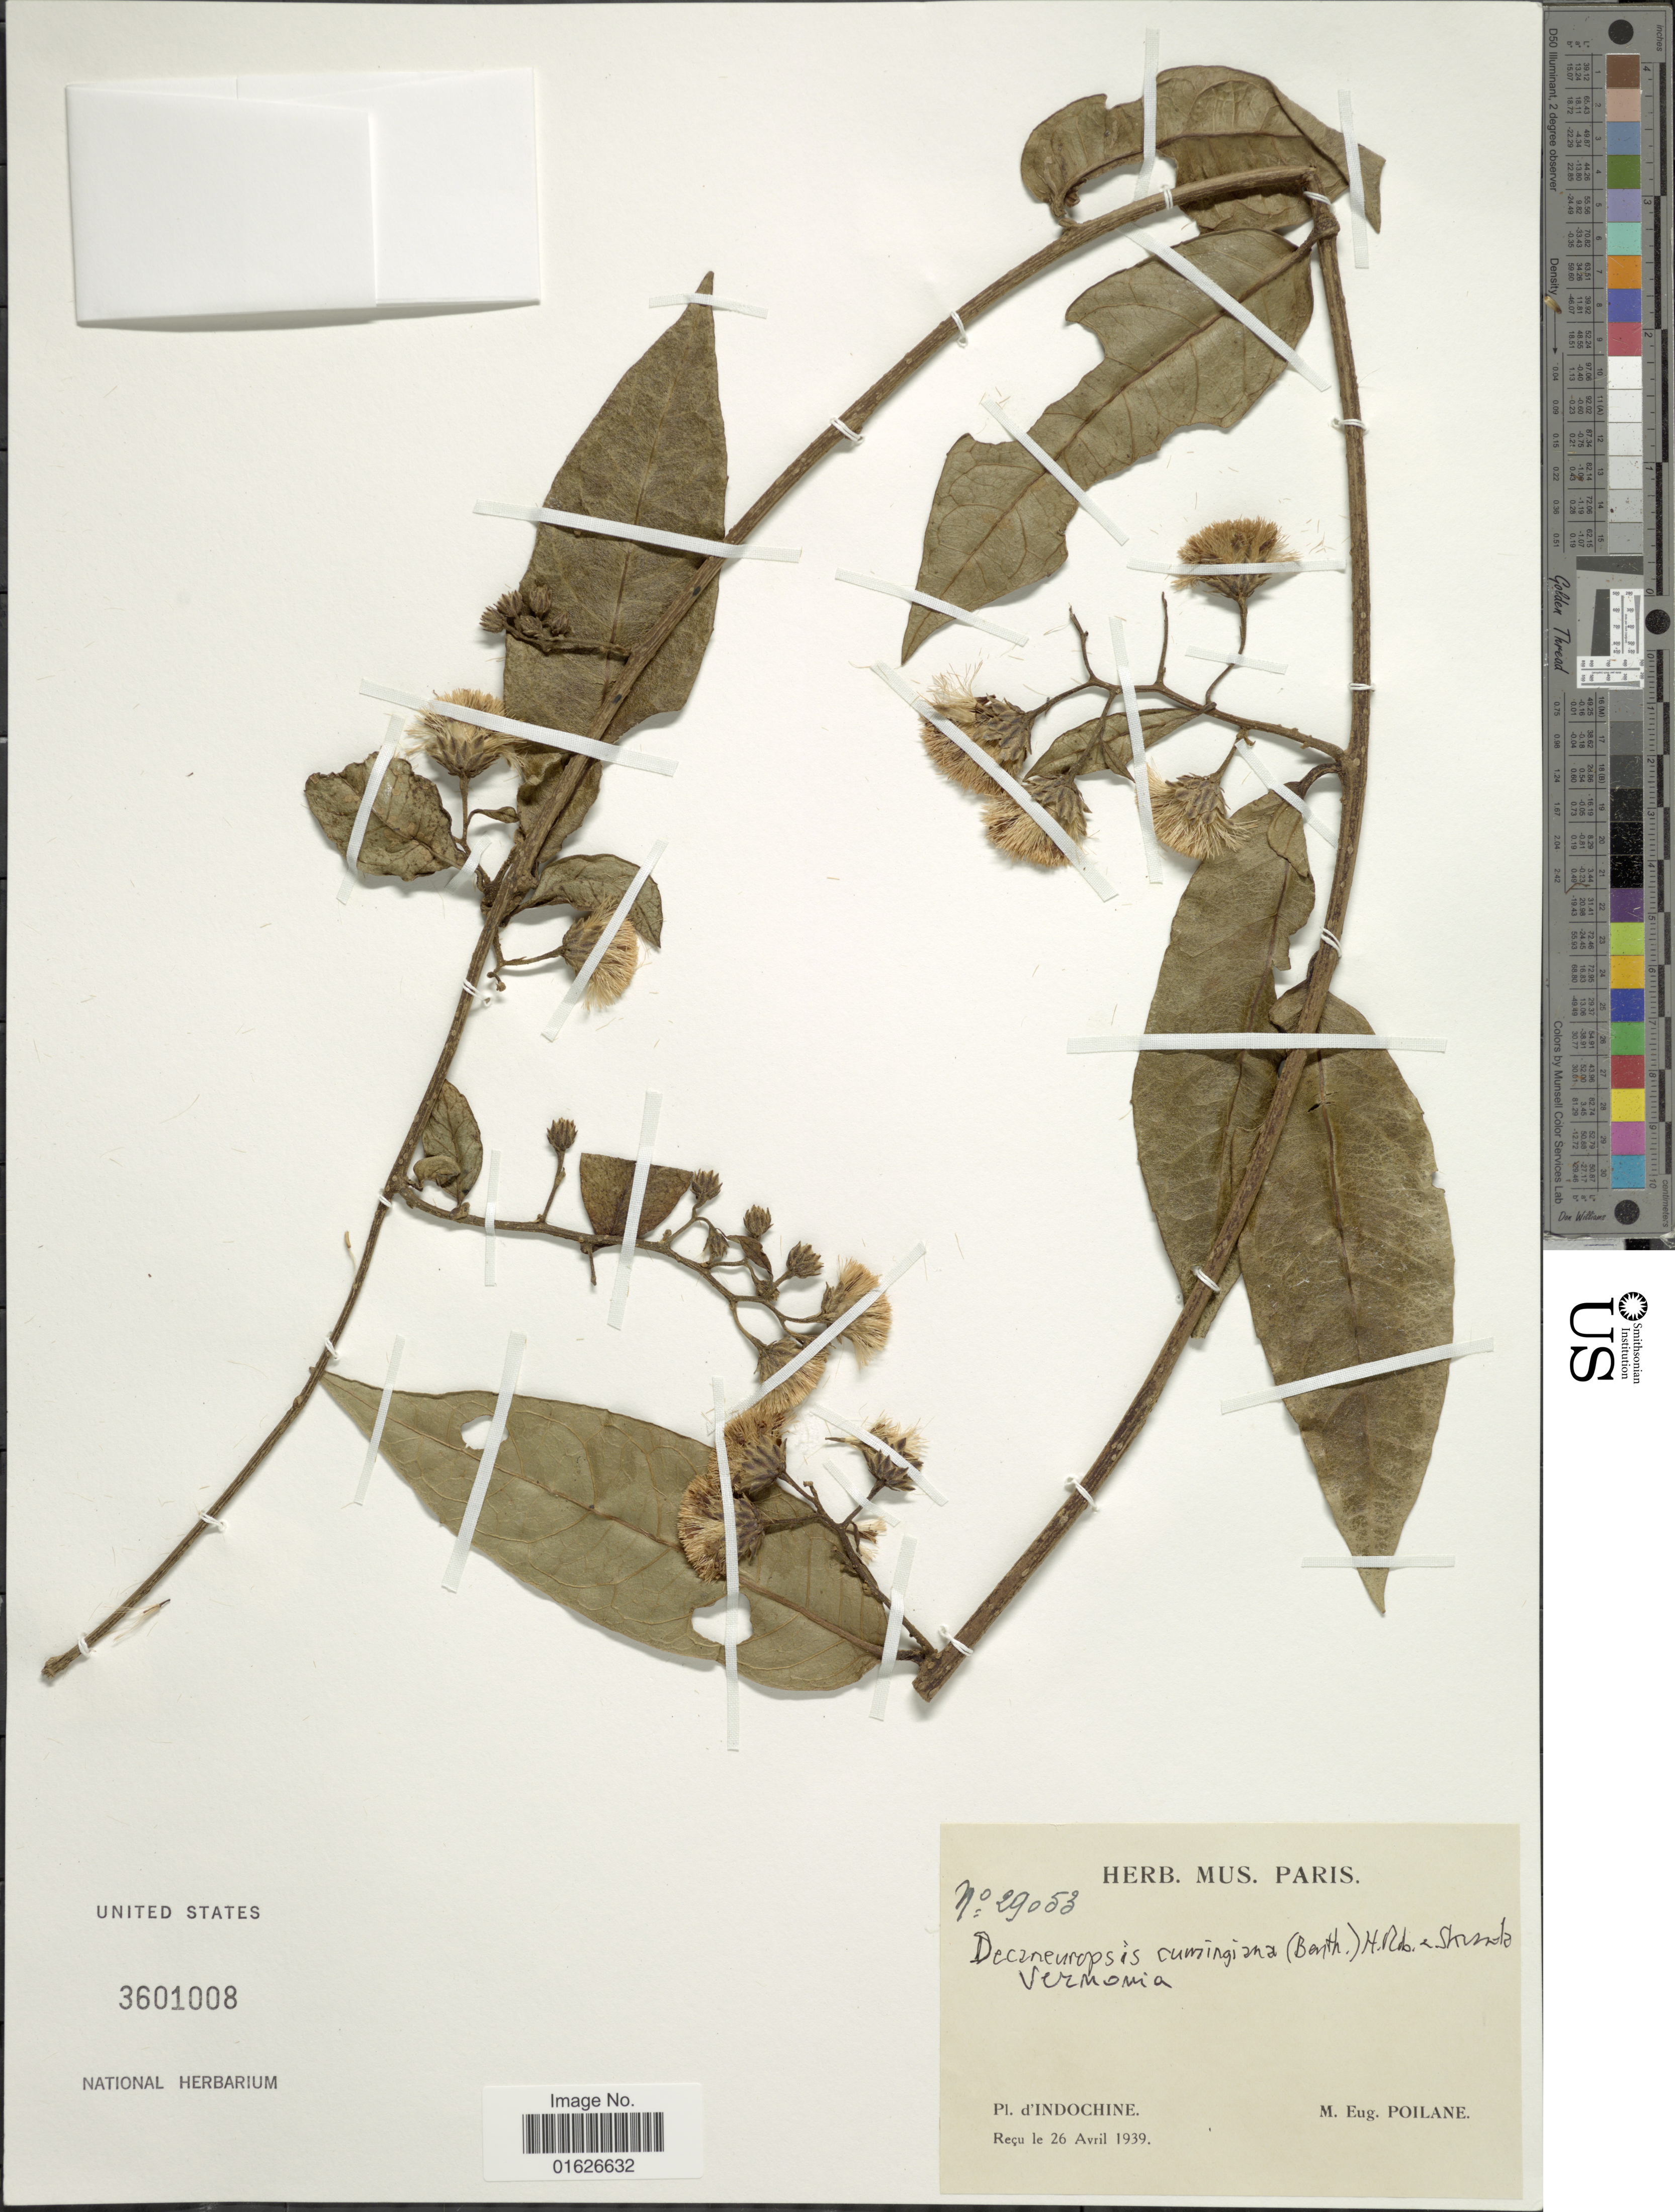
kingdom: Plantae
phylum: Tracheophyta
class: Magnoliopsida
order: Asterales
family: Asteraceae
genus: Decaneuropsis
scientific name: Decaneuropsis cumingiana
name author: (Benth.) H. Rob. & Skvarla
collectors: E. Poilane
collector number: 29053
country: Vietnam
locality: D 'Indochine.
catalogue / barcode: US 3601008